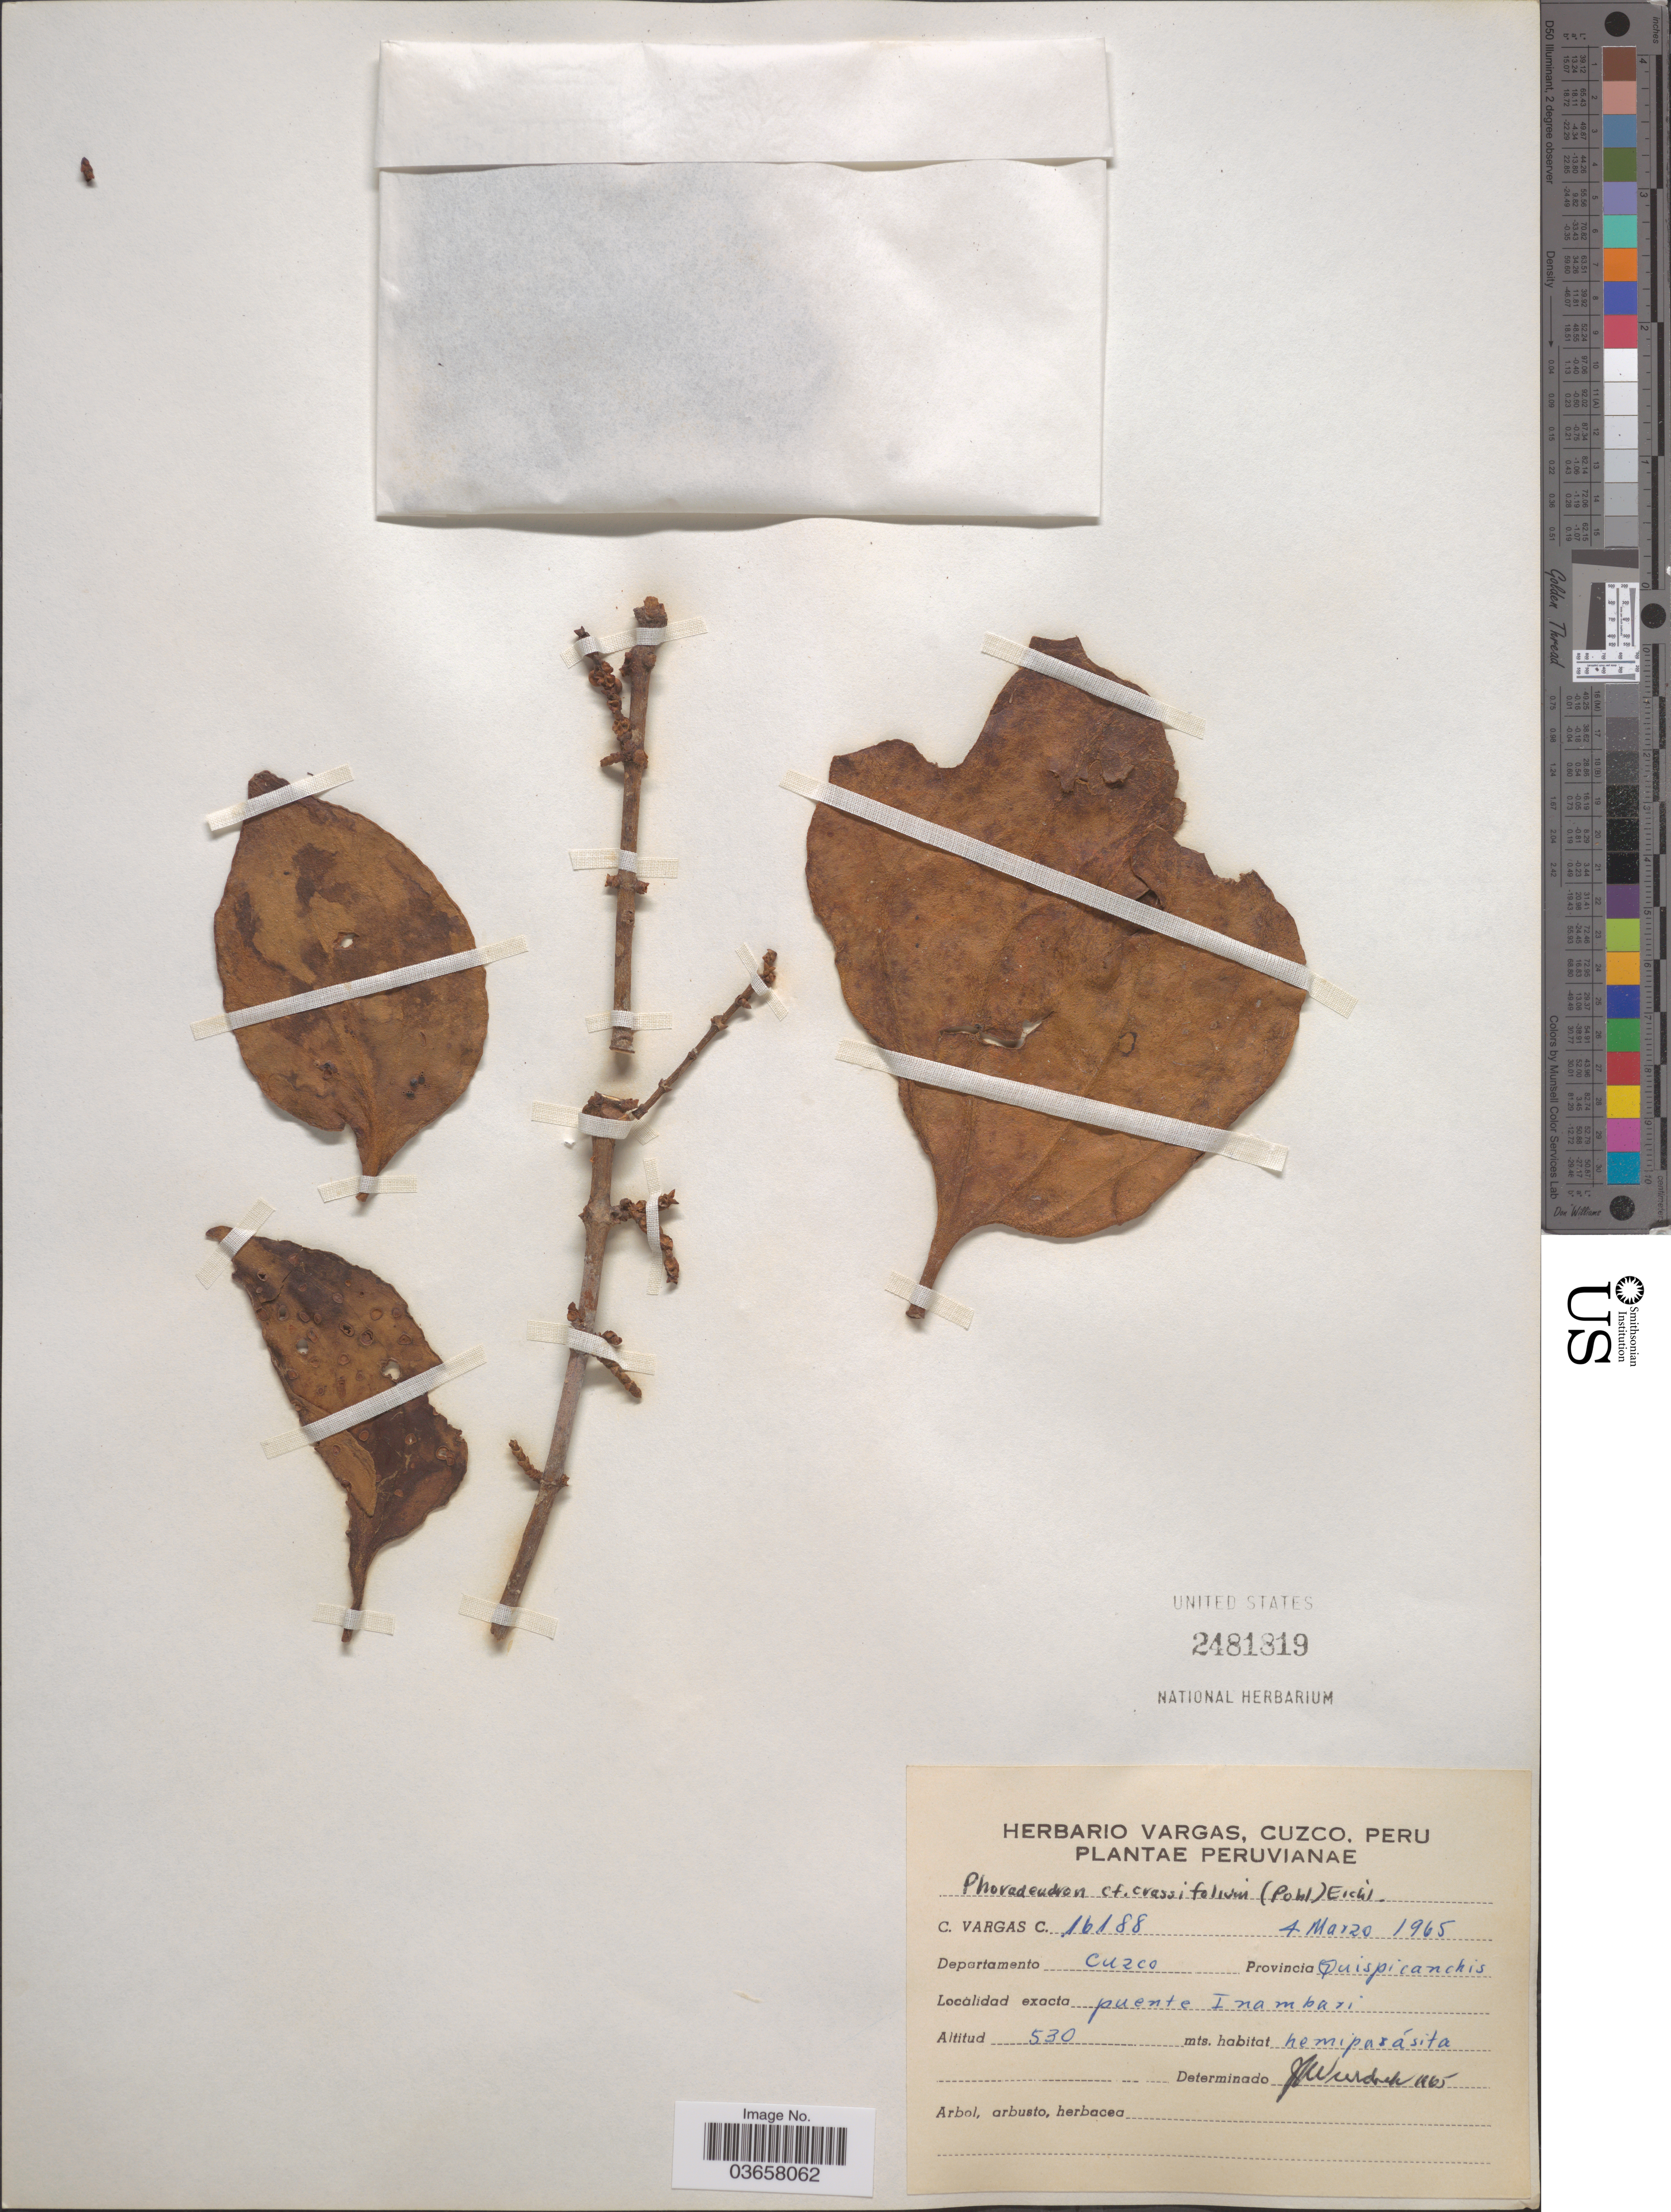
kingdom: Plantae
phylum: Tracheophyta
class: Magnoliopsida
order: Santalales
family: Viscaceae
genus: Phoradendron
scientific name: Phoradendron crassifolium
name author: (Pohl ex DC.) Eichler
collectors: C. Vargas Calderón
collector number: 16188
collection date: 1965-03-04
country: Peru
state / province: Cusco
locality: Departamento Cuzco. Provincia Quispicanchis. Puente Inambari.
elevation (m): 530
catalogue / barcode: US 2481819